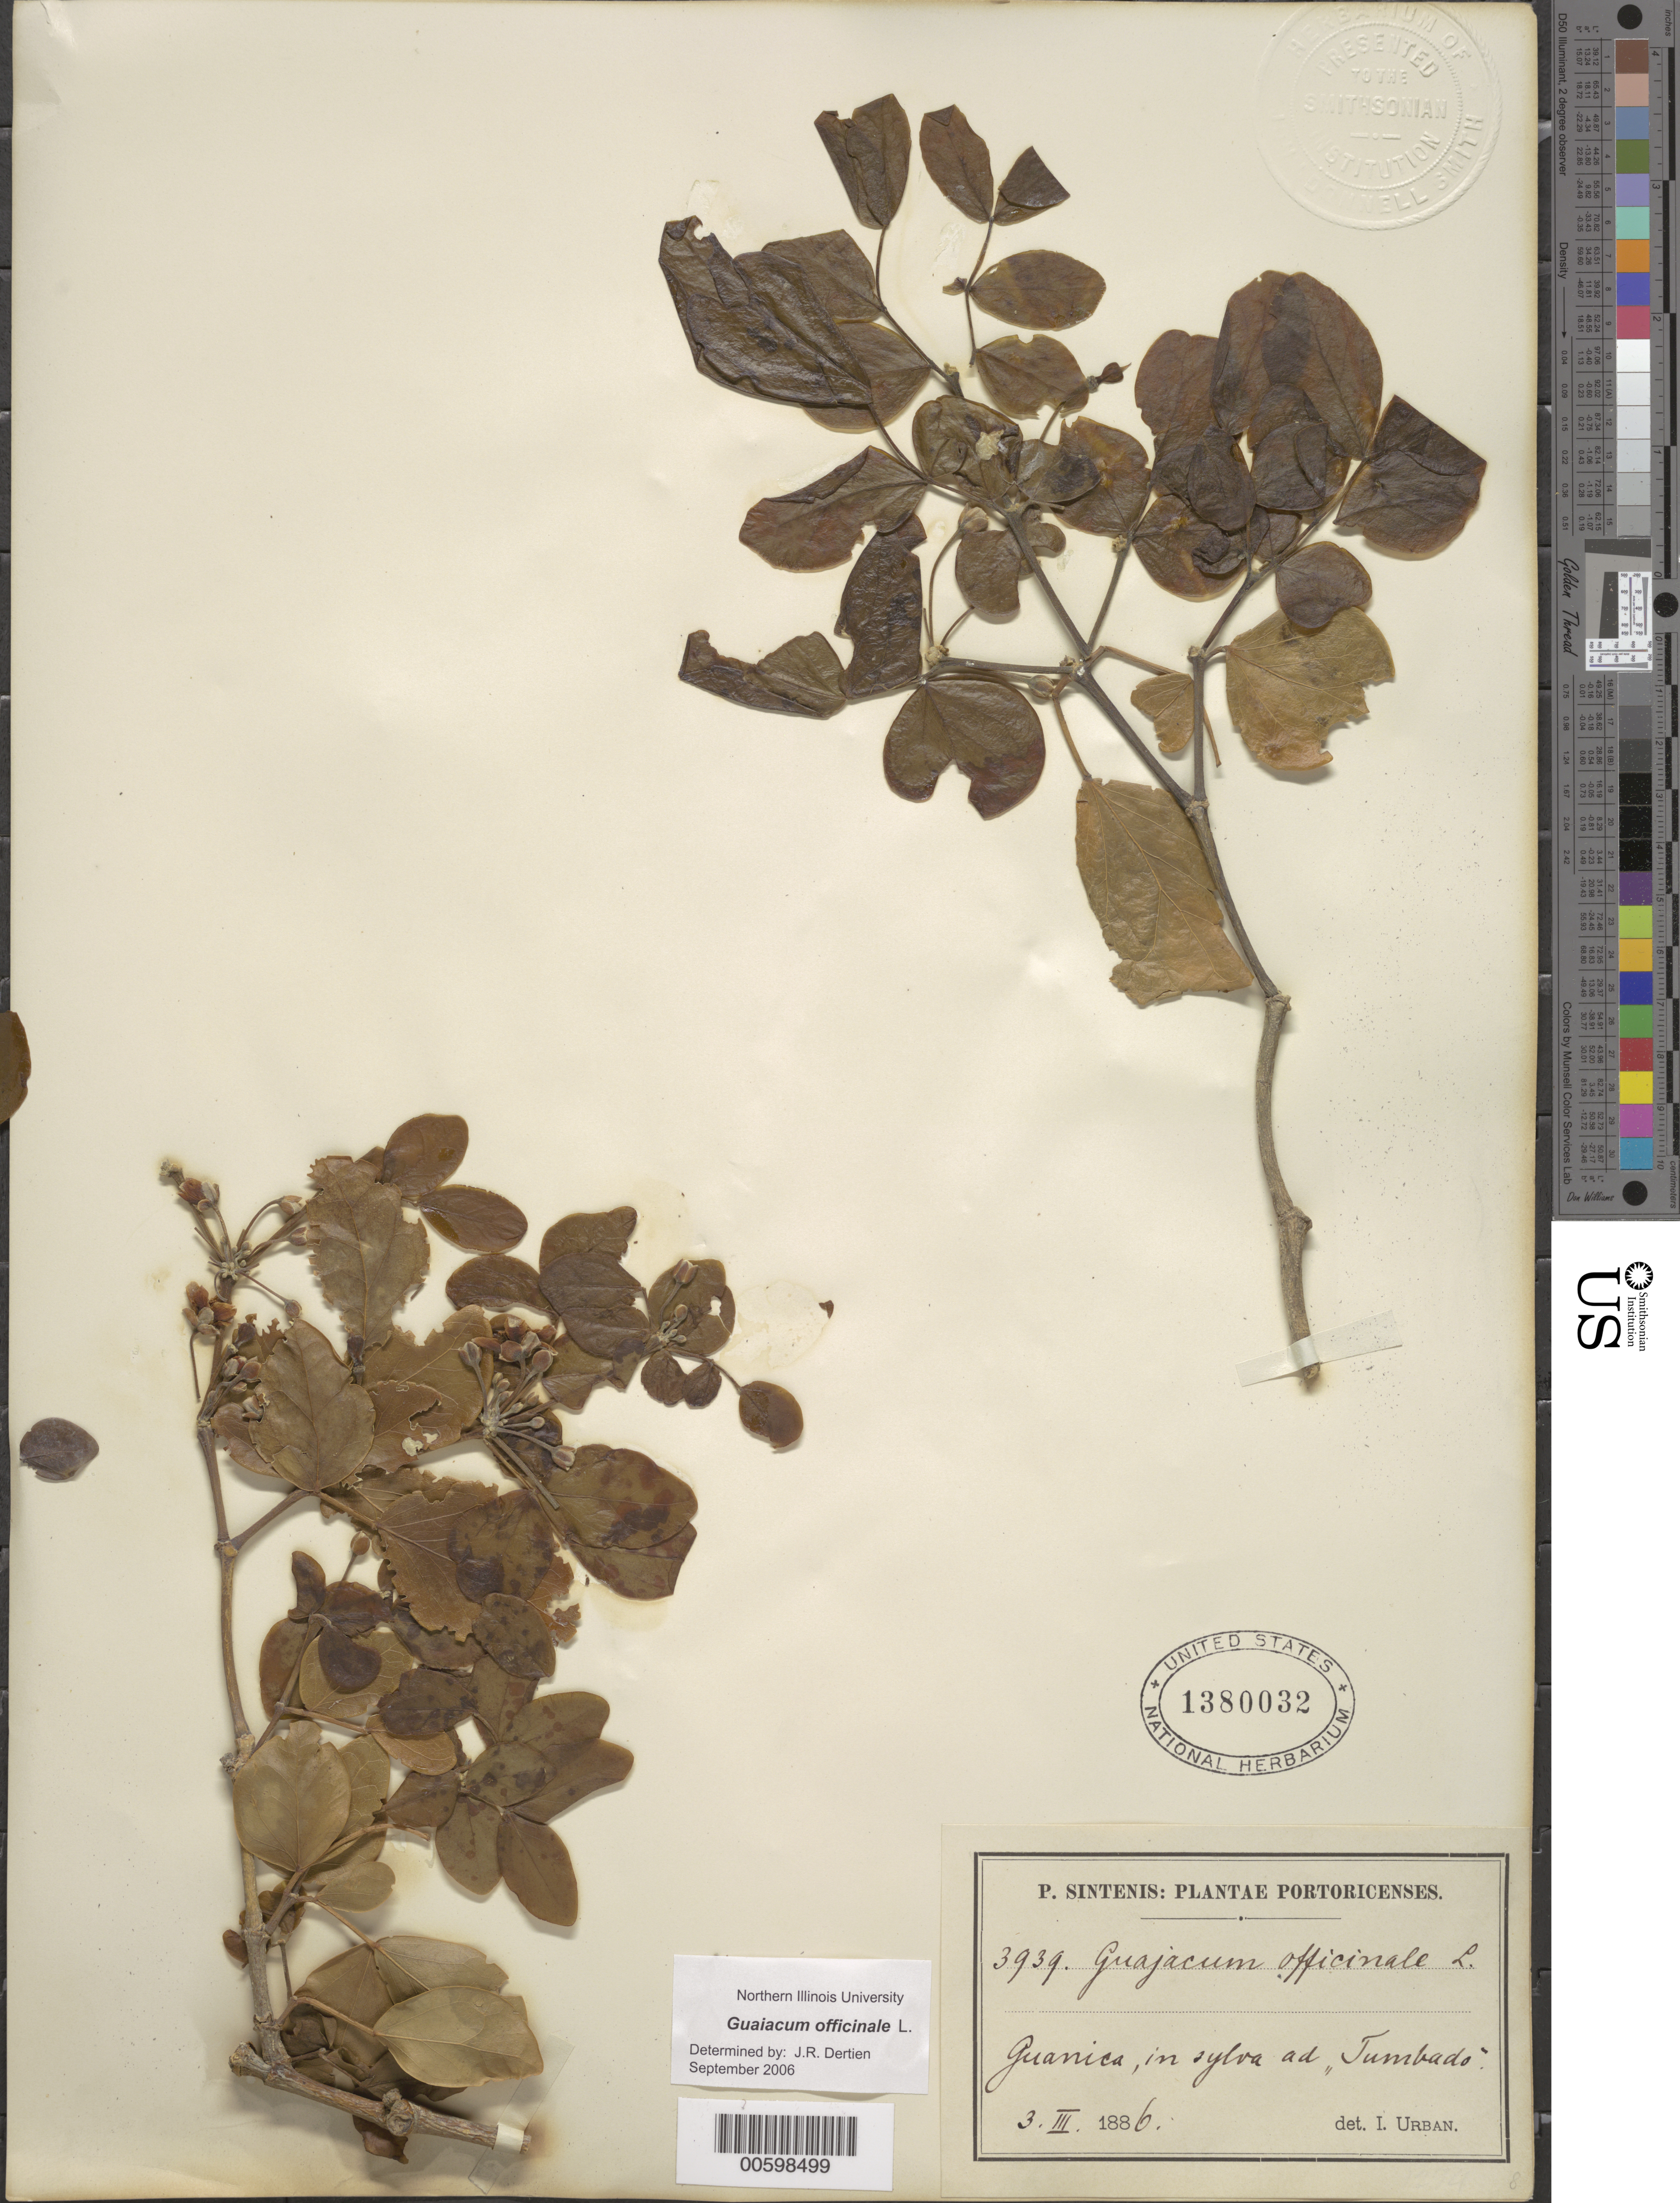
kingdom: Plantae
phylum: Tracheophyta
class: Magnoliopsida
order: Zygophyllales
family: Zygophyllaceae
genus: Guaiacum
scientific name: Guaiacum officinale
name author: L.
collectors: P. Sintenis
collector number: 3939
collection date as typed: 03 Mar 1886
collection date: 1886-03-03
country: Puerto Rico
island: Greater Antilles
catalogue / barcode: US 1380032